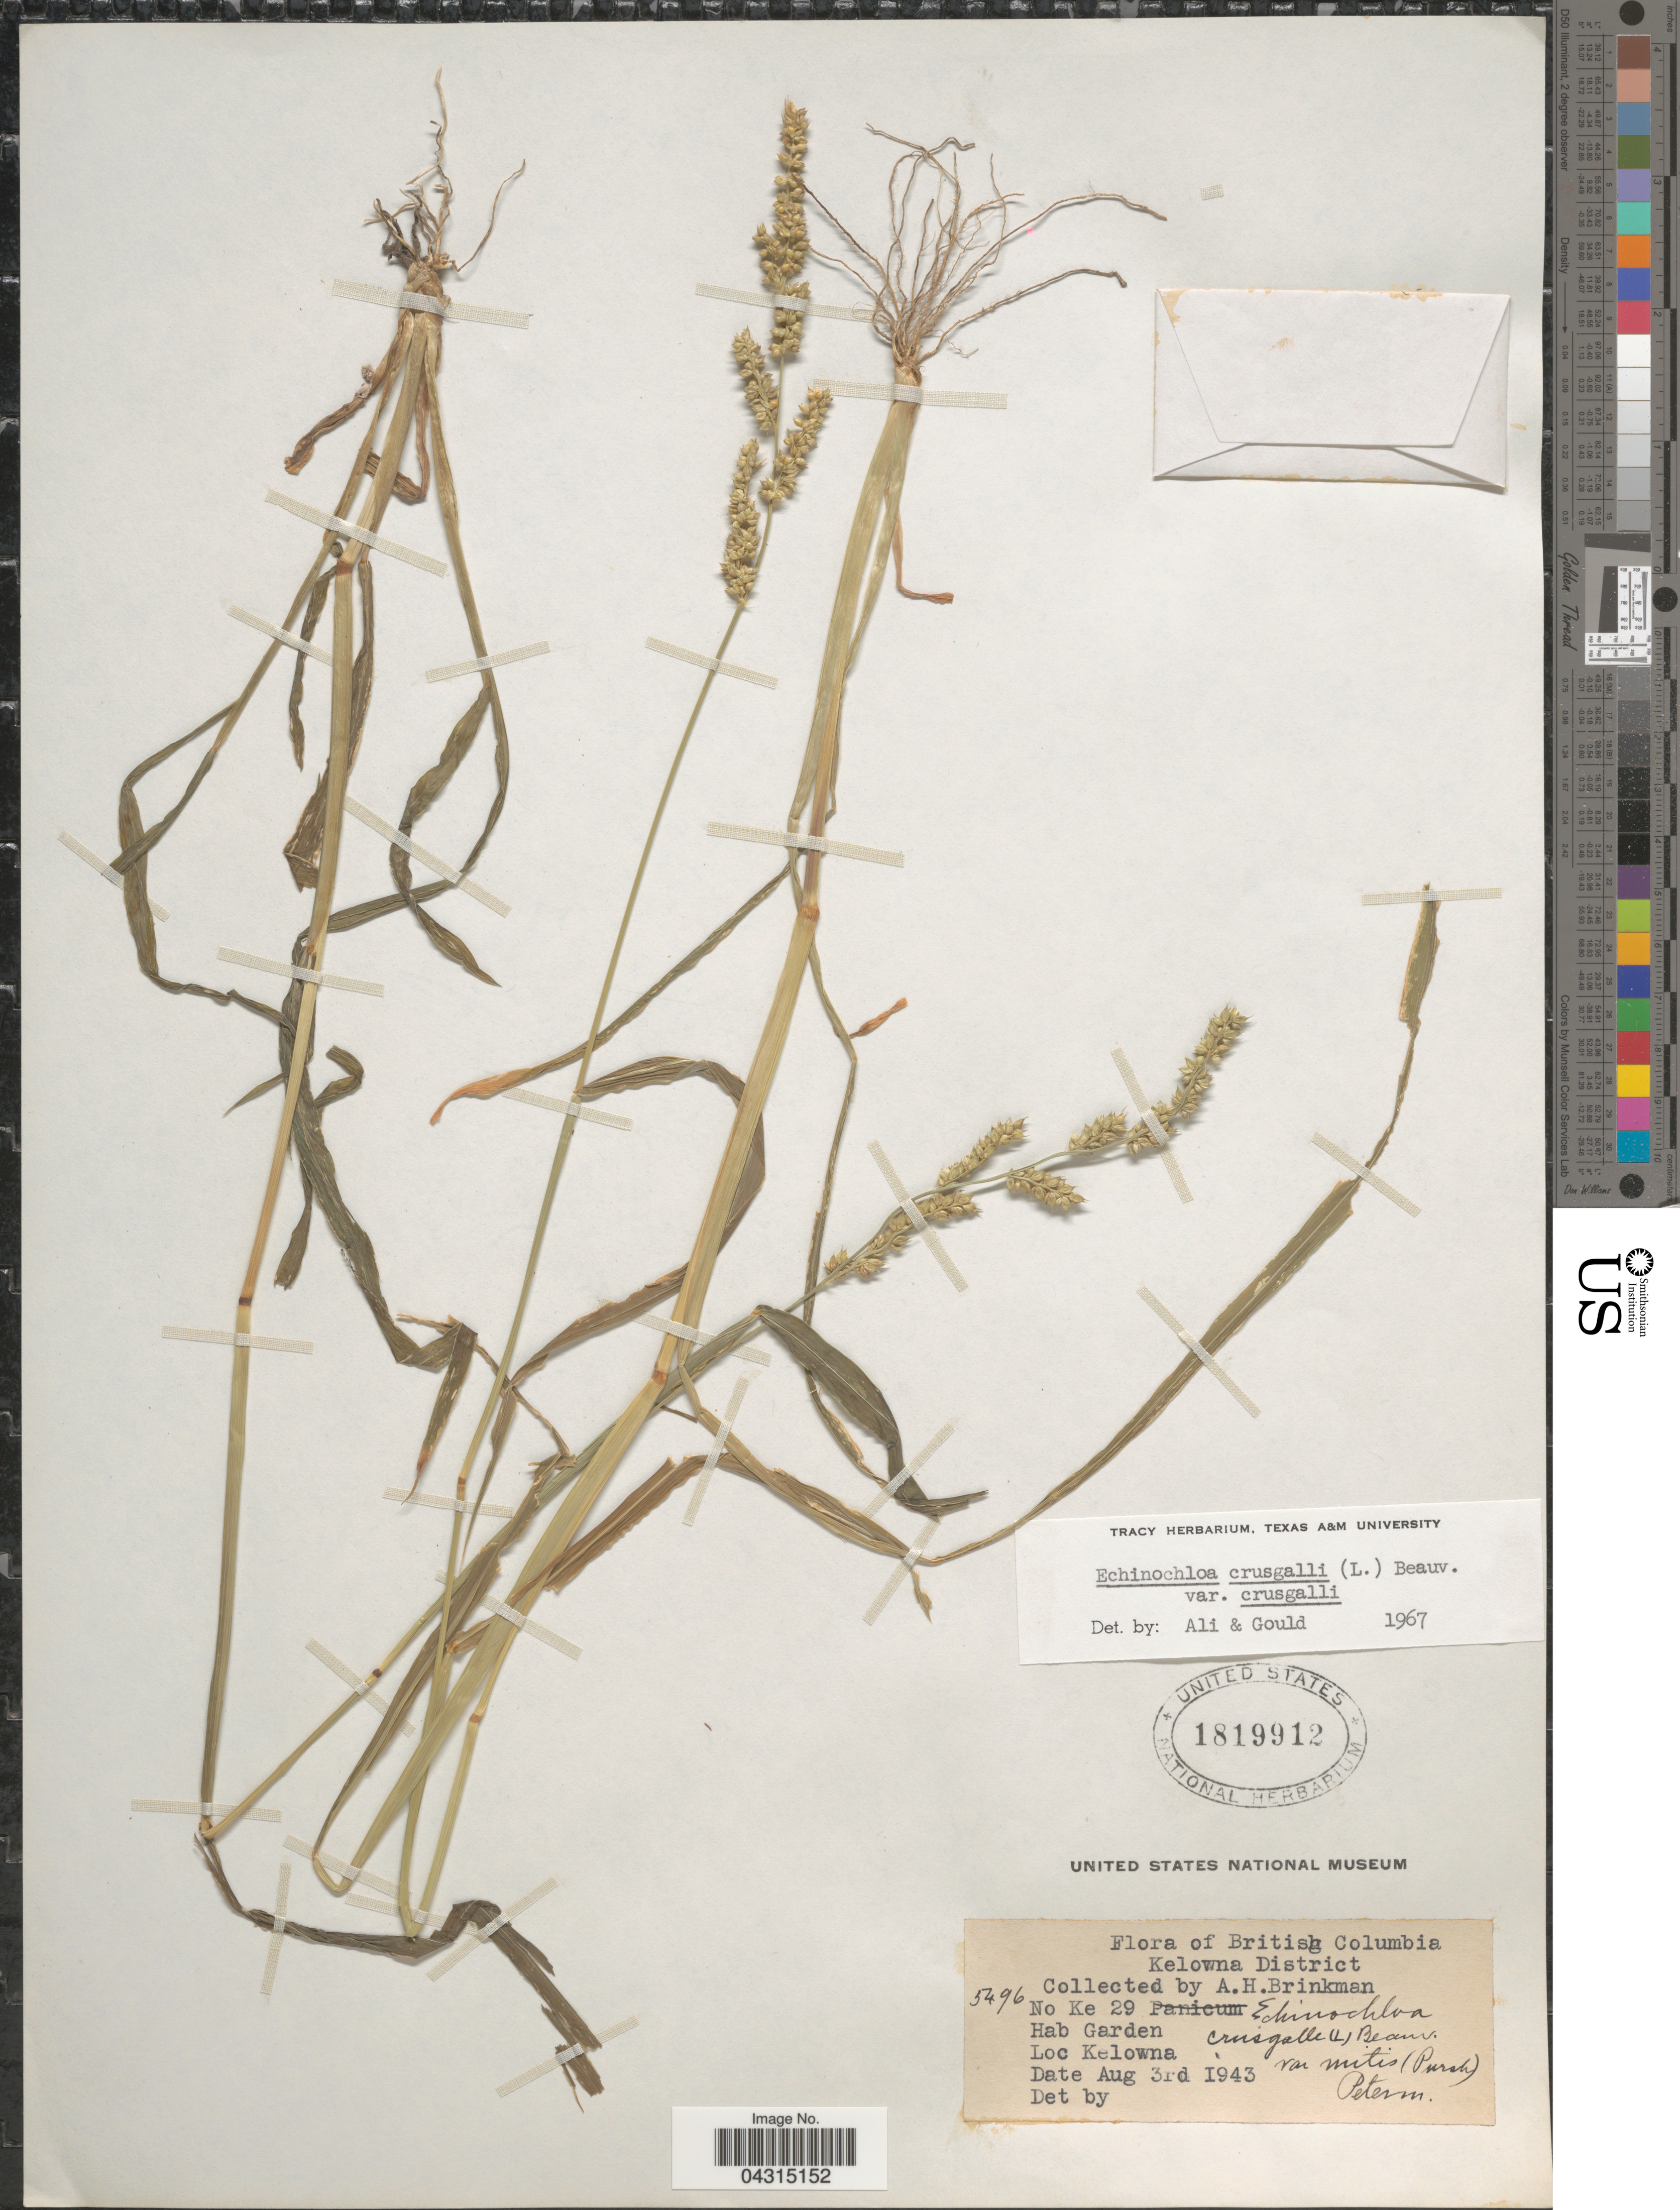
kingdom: Plantae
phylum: Tracheophyta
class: Liliopsida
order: Poales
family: Poaceae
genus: Echinochloa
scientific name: Echinochloa crus-galli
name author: (L.) P. Beauv.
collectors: A. Brinkman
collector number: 5496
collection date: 1943-08-03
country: Canada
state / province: British Columbia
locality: Kelowna District. No Ke 29. Garden. Kelowna.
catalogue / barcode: US 1819912